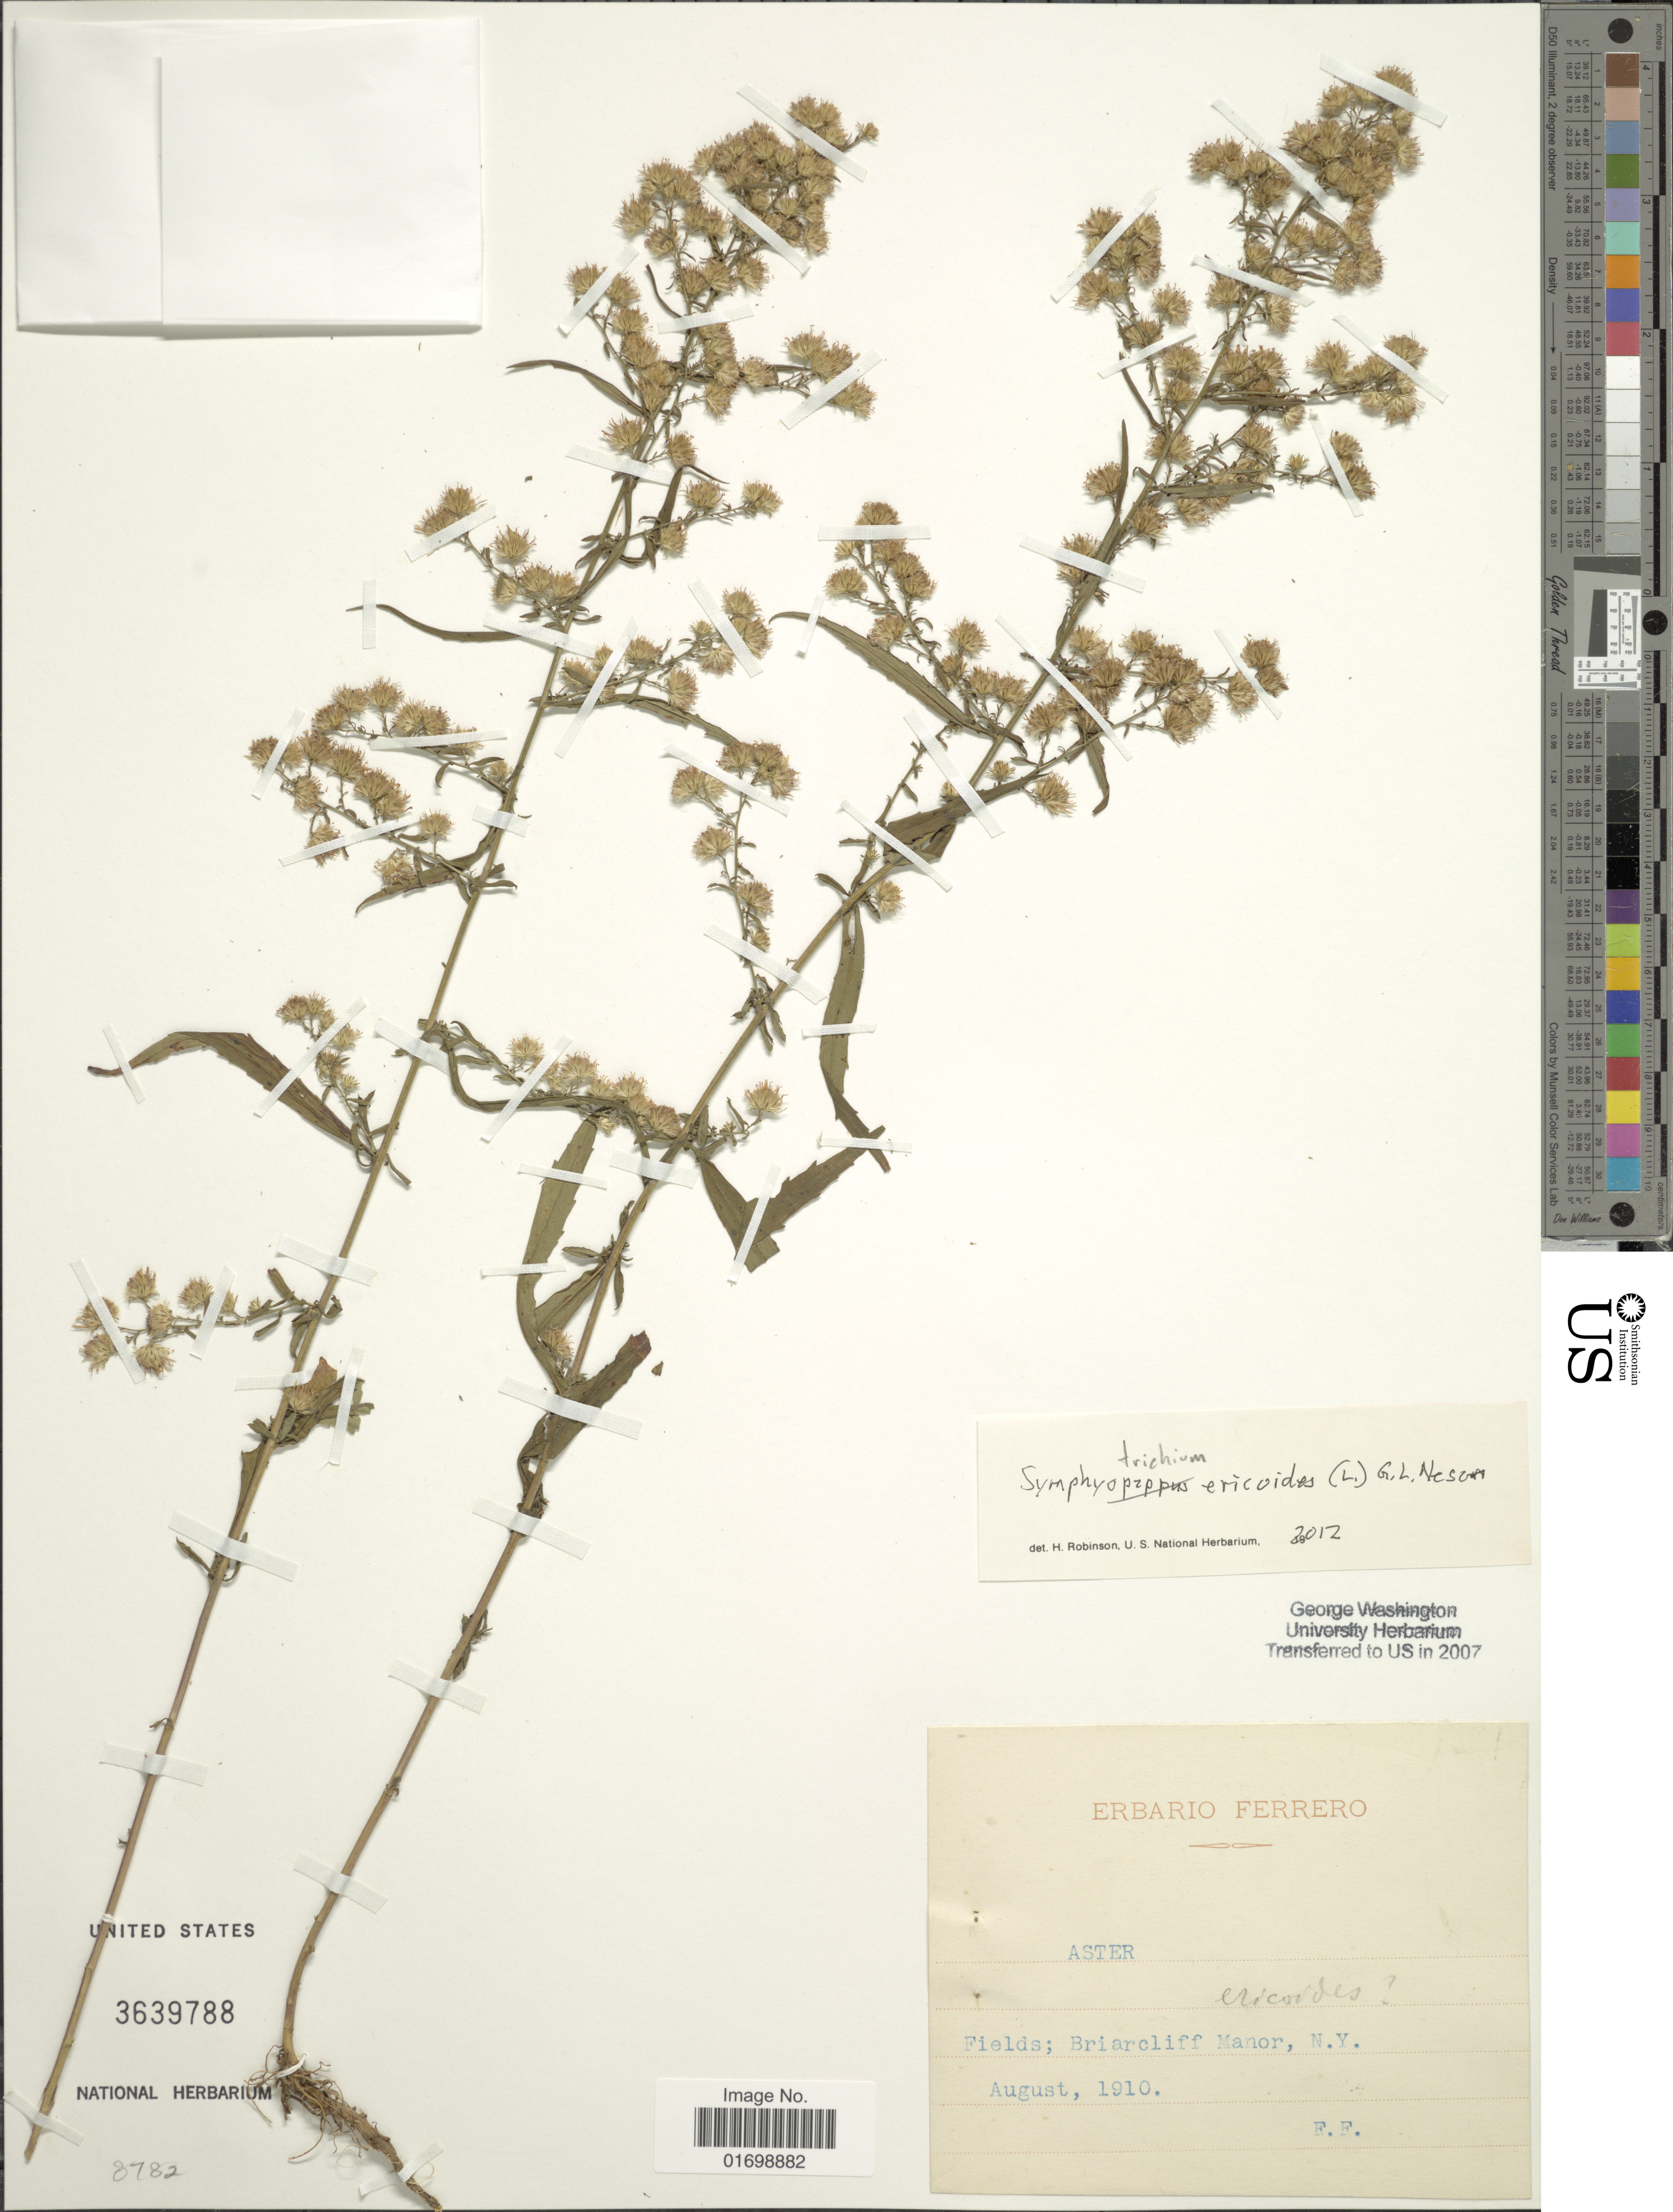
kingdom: Plantae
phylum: Tracheophyta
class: Magnoliopsida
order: Asterales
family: Asteraceae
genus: Symphyotrichum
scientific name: Symphyotrichum ericoides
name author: (L.) G.L. Nesom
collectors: F. Ferrero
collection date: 1910-08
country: United States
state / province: New York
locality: Fields; Briarcliff Manor.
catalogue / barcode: US 3639788